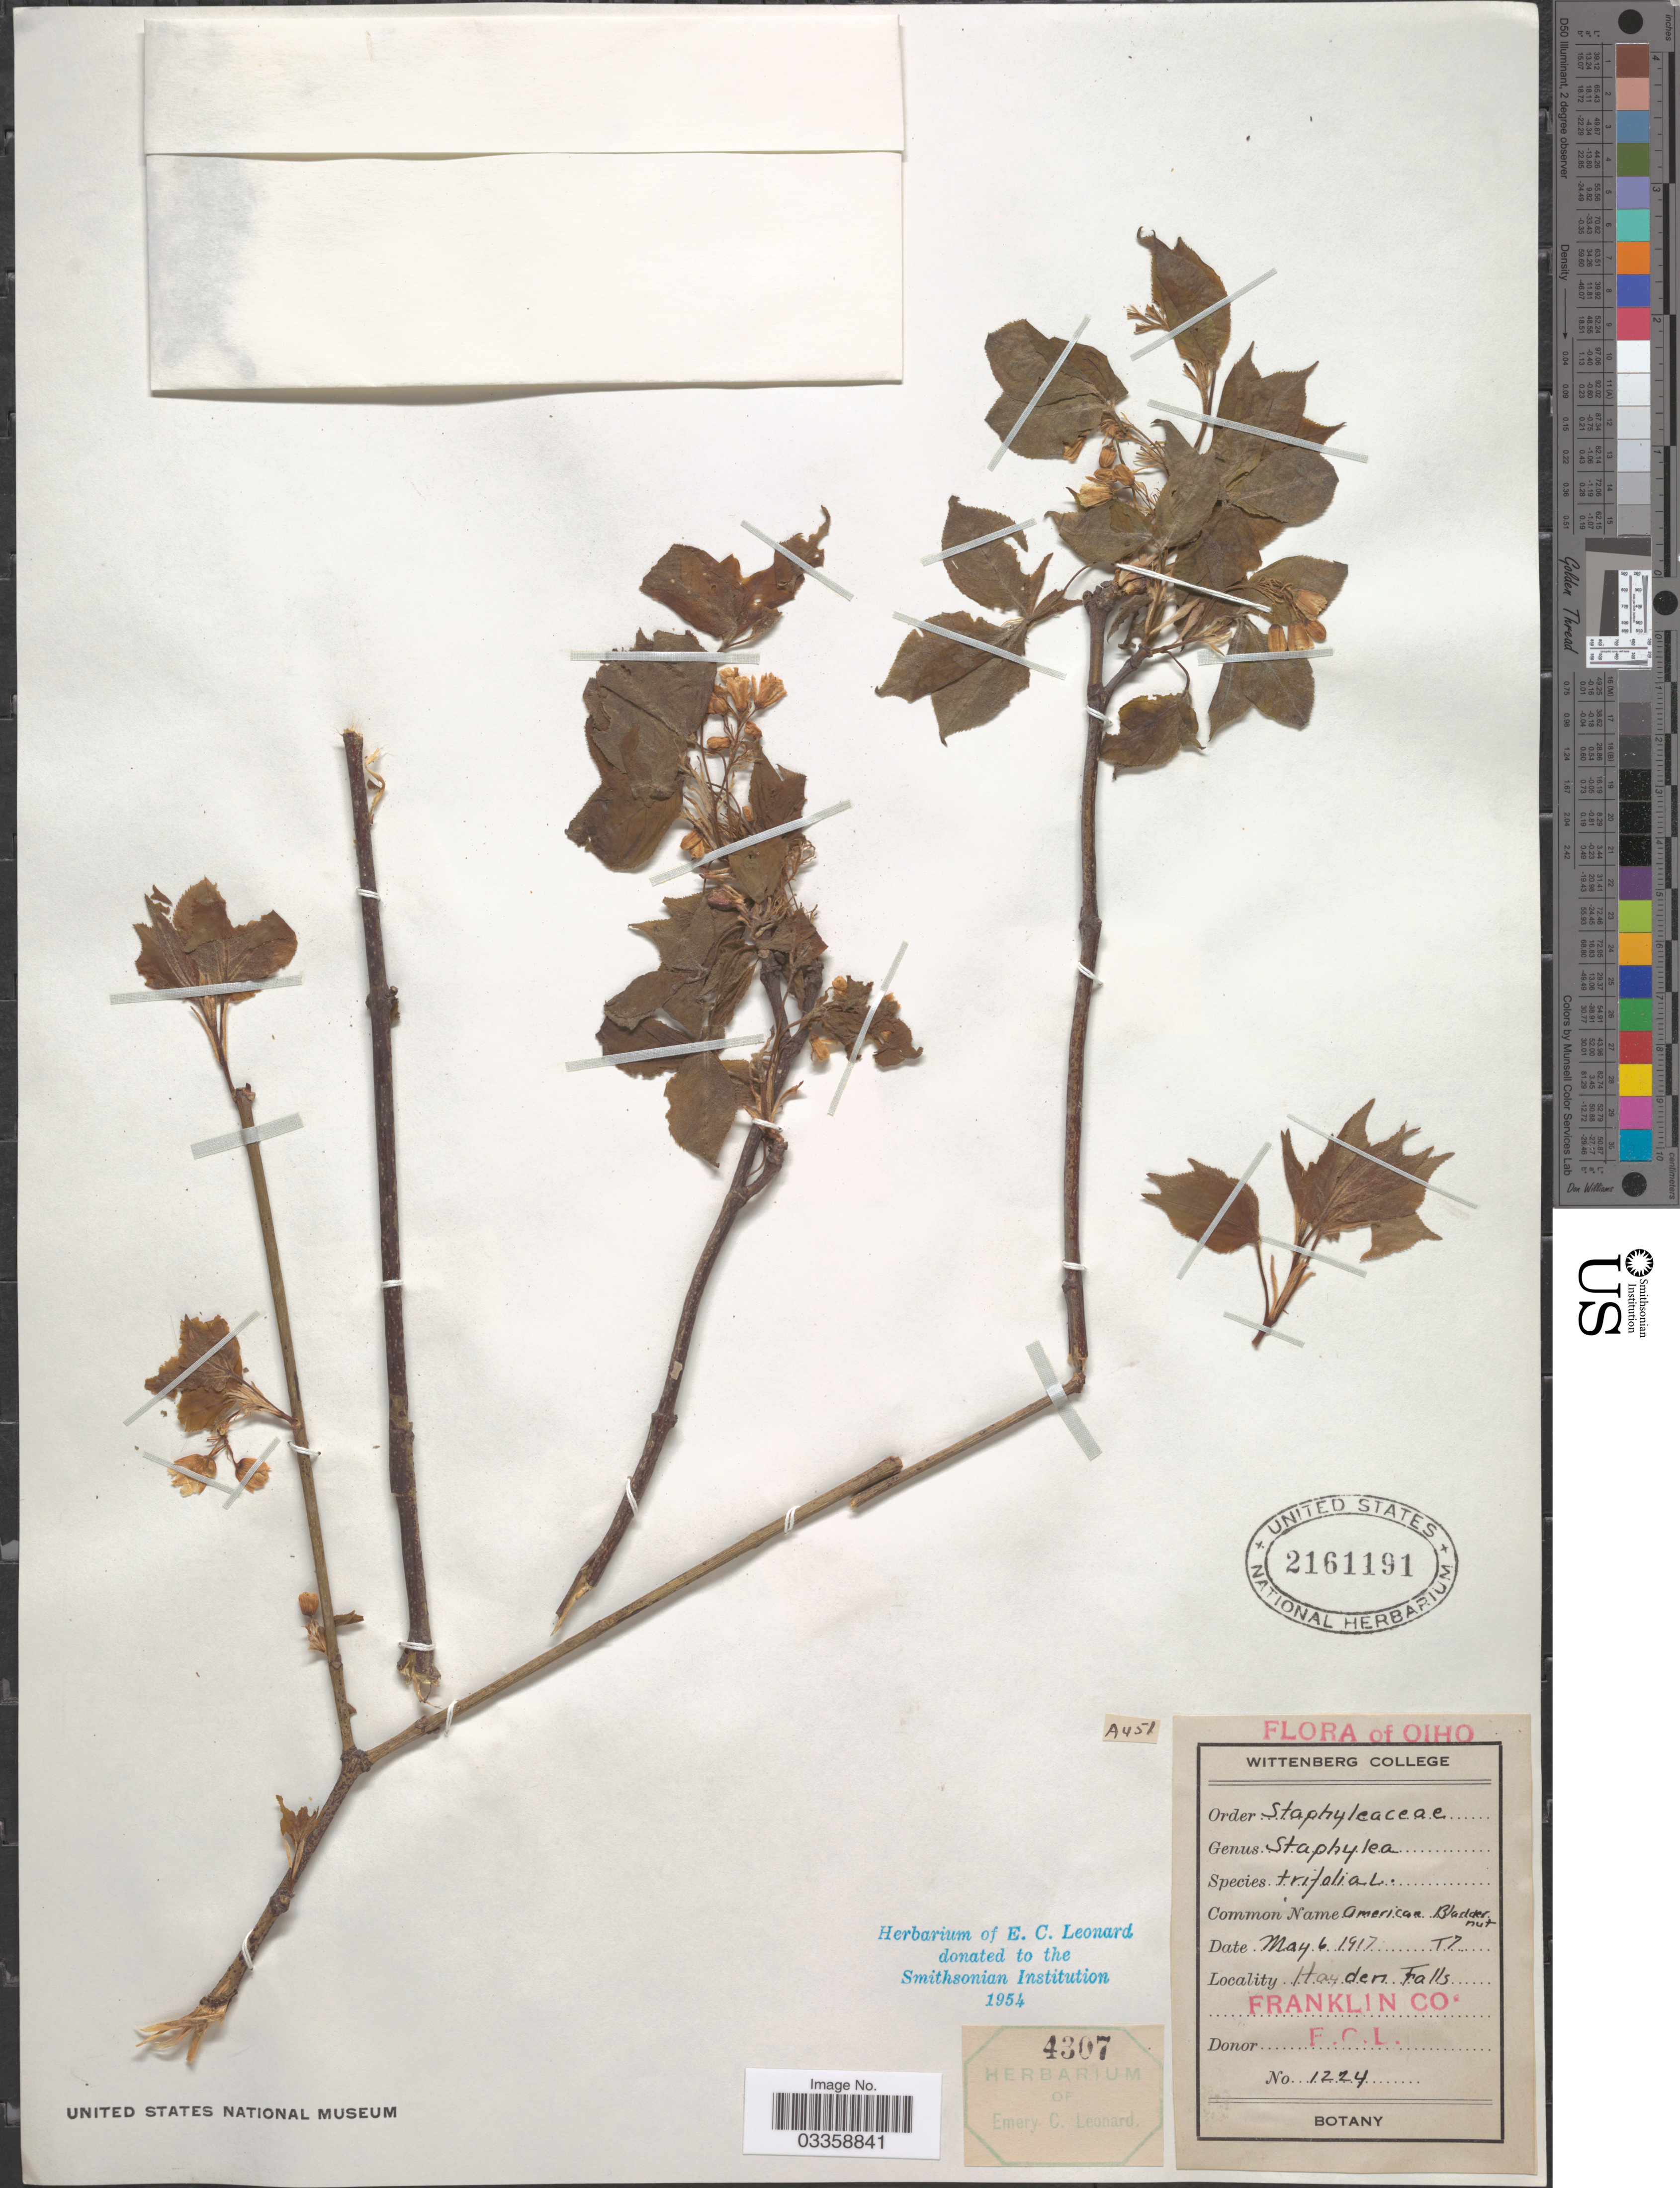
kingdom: Plantae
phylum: Tracheophyta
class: Magnoliopsida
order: Crossosomatales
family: Staphyleaceae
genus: Staphylea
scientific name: Staphylea trifolia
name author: L.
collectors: E. C. Leonard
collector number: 1224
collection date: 1917-05-06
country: United States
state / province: Ohio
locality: T7. [unsure placement] Hayden Falls. Franklin Co.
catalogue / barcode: US 2161191